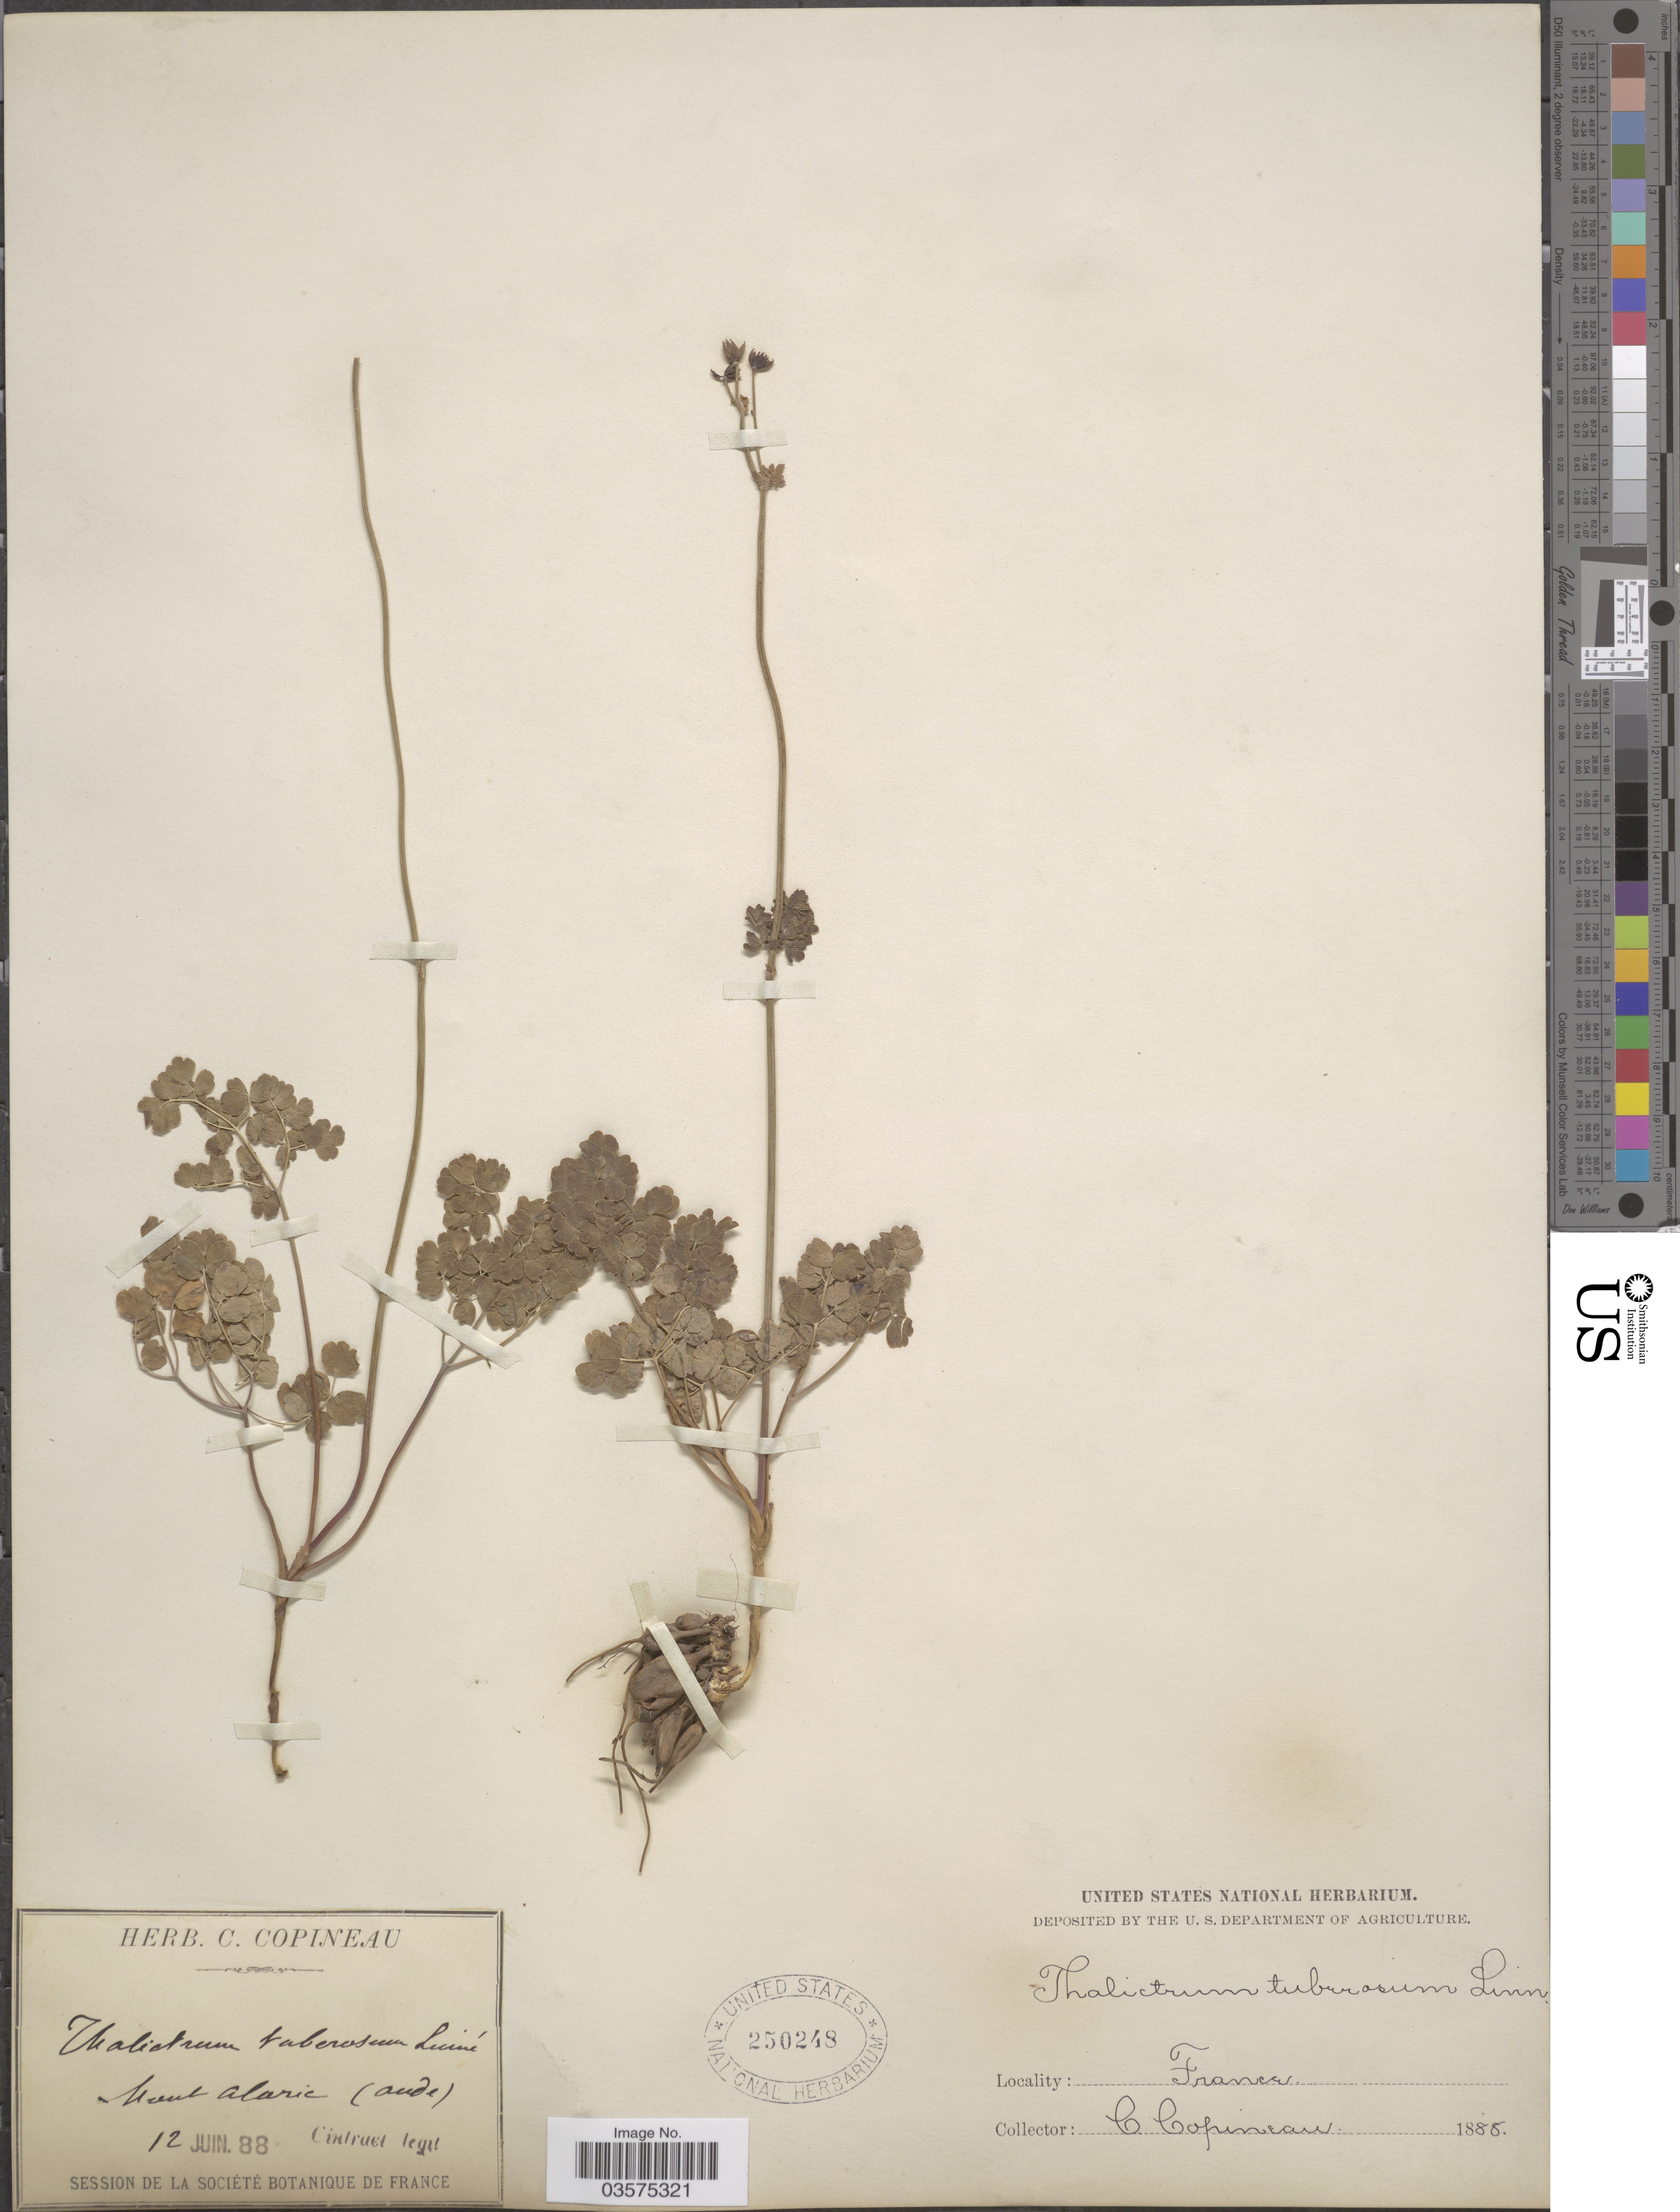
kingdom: Plantae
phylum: Tracheophyta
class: Magnoliopsida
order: Ranunculales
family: Ranunculaceae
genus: Thalictrum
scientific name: Thalictrum tuberosum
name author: L.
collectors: C. Copineau & Cintract, --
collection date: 1888-06-12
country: France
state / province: Occitanie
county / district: Aude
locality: Mont alaric (aude).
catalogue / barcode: US 250248